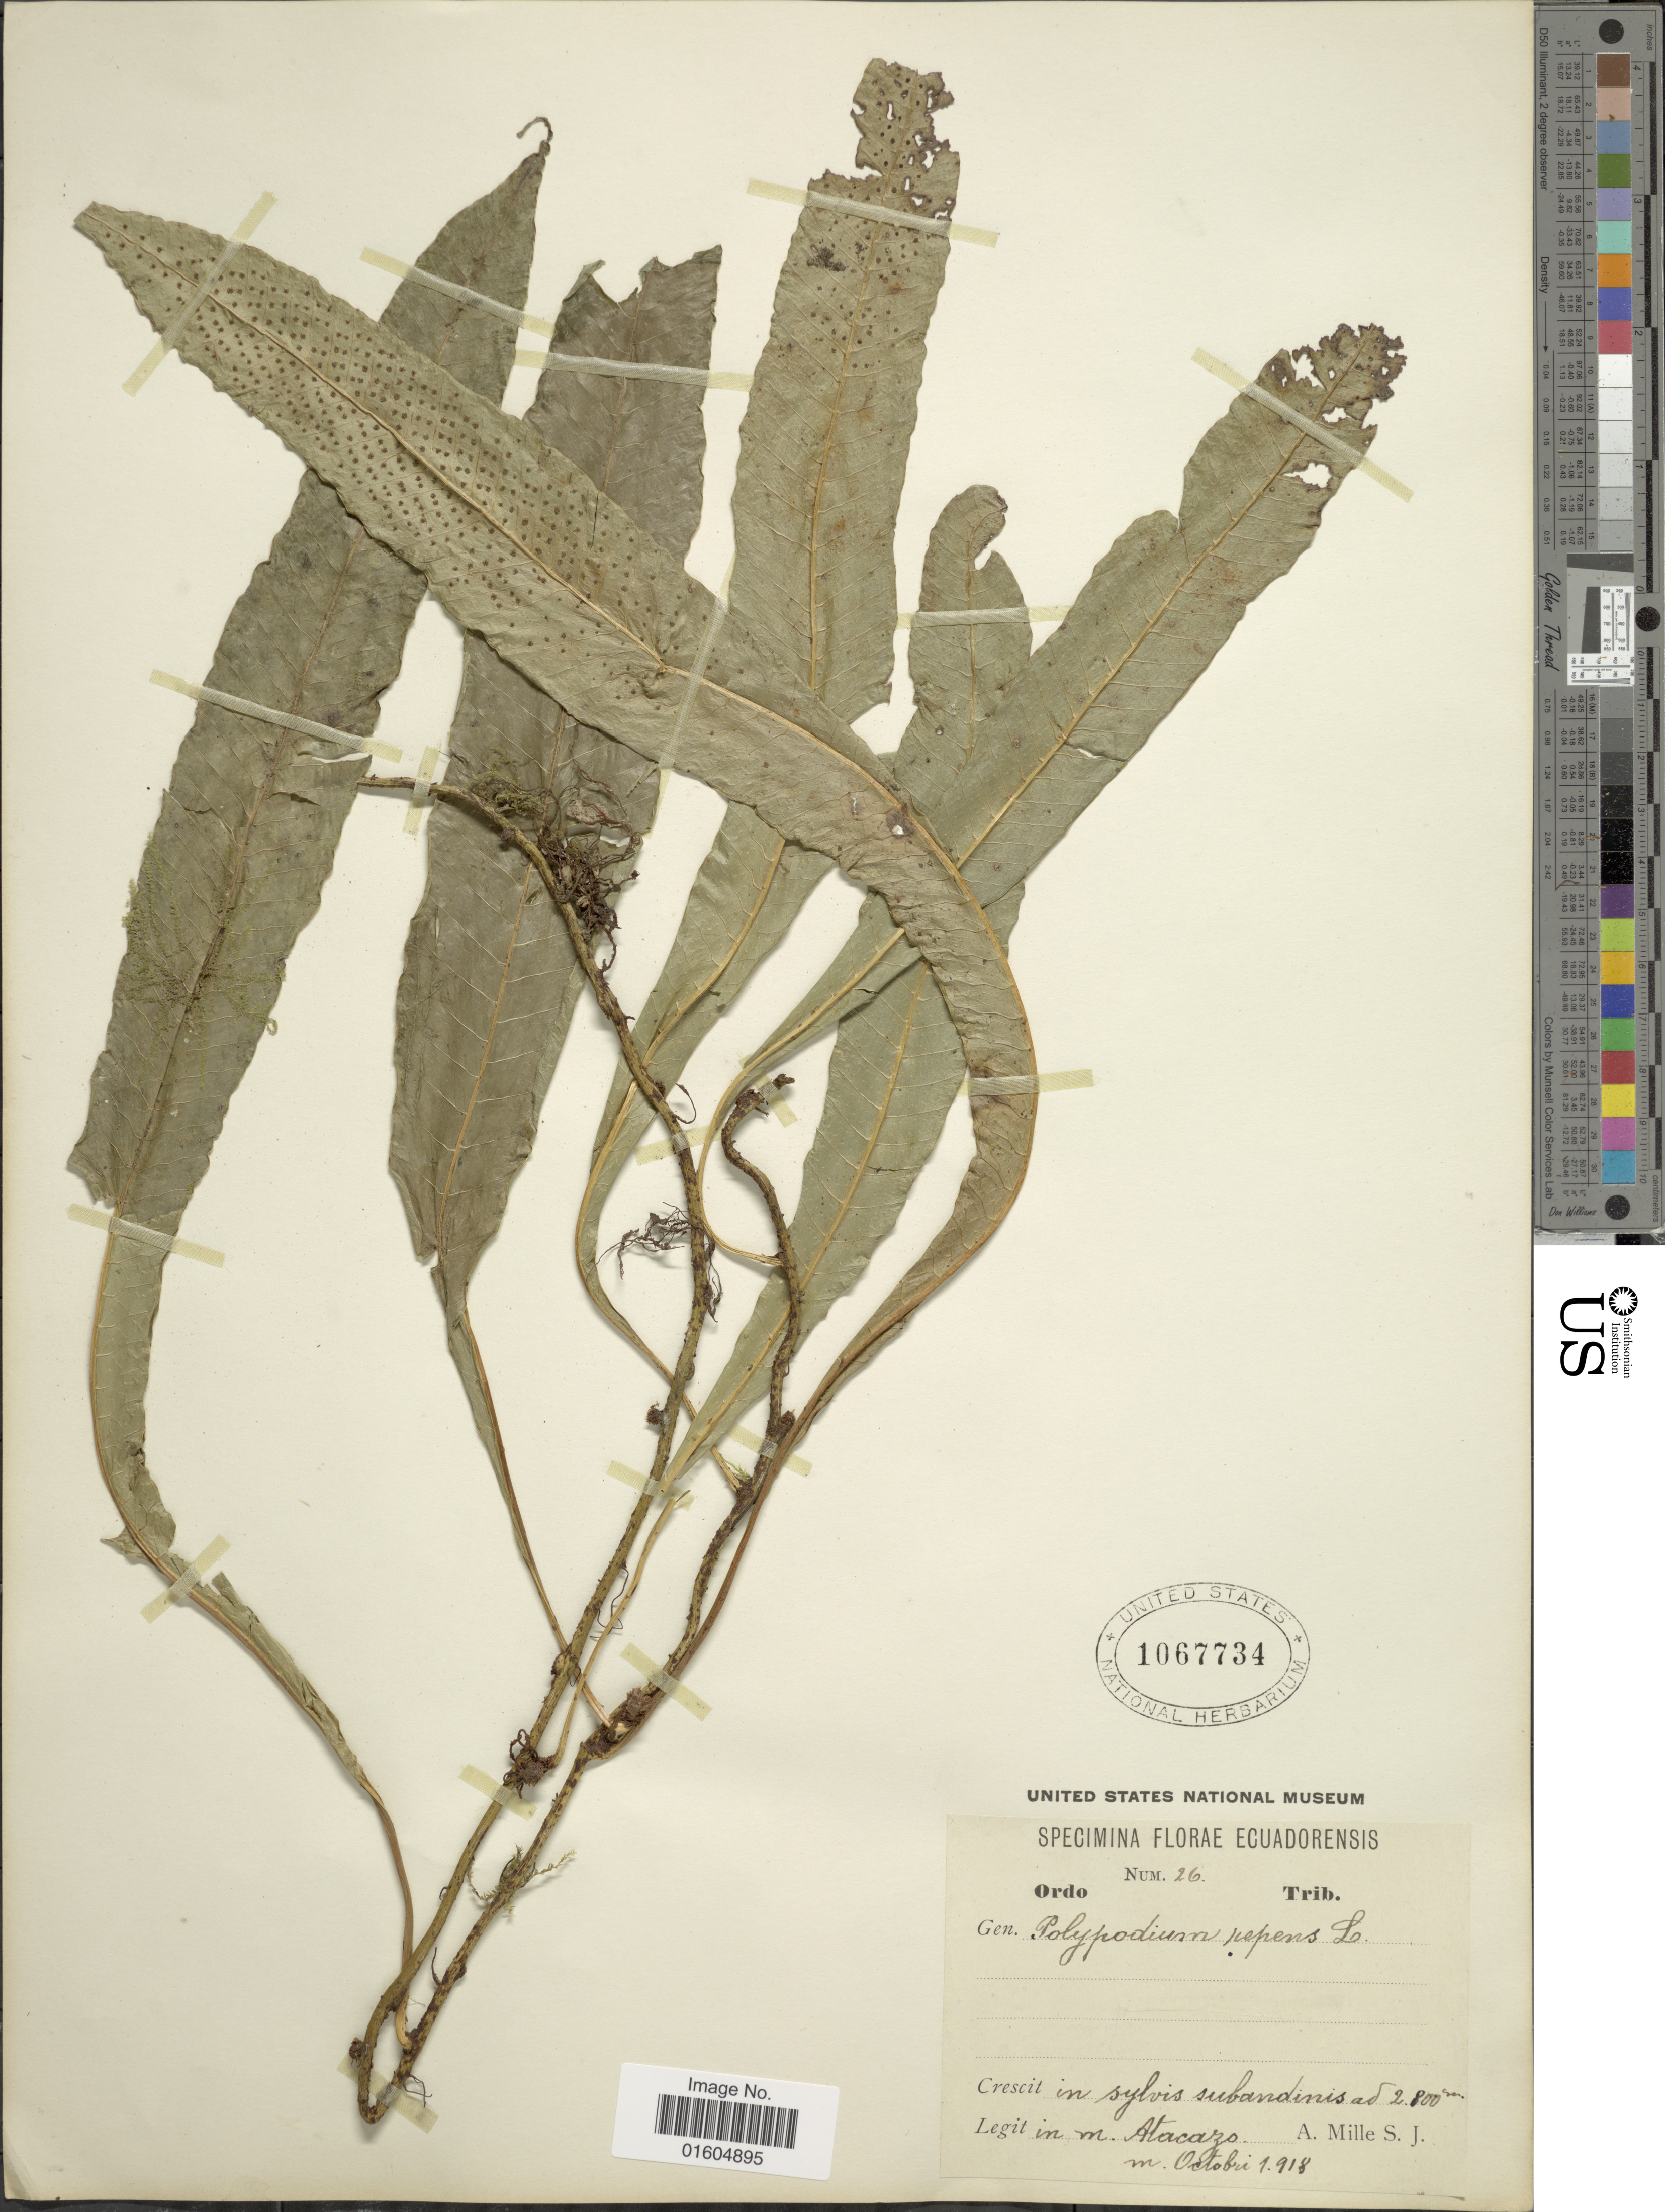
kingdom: Plantae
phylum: Tracheophyta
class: Polypodiopsida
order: Polypodiales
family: Polypodiaceae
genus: Campyloneurum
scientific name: Campyloneurum repens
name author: (Aubl.) C. Presl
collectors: S. J. A. Mille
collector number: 26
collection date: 1918-10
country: Ecuador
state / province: Pichincha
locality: Ecuador. in sylvis subandinis. in m. Atacazo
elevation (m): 2800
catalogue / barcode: US 1067734